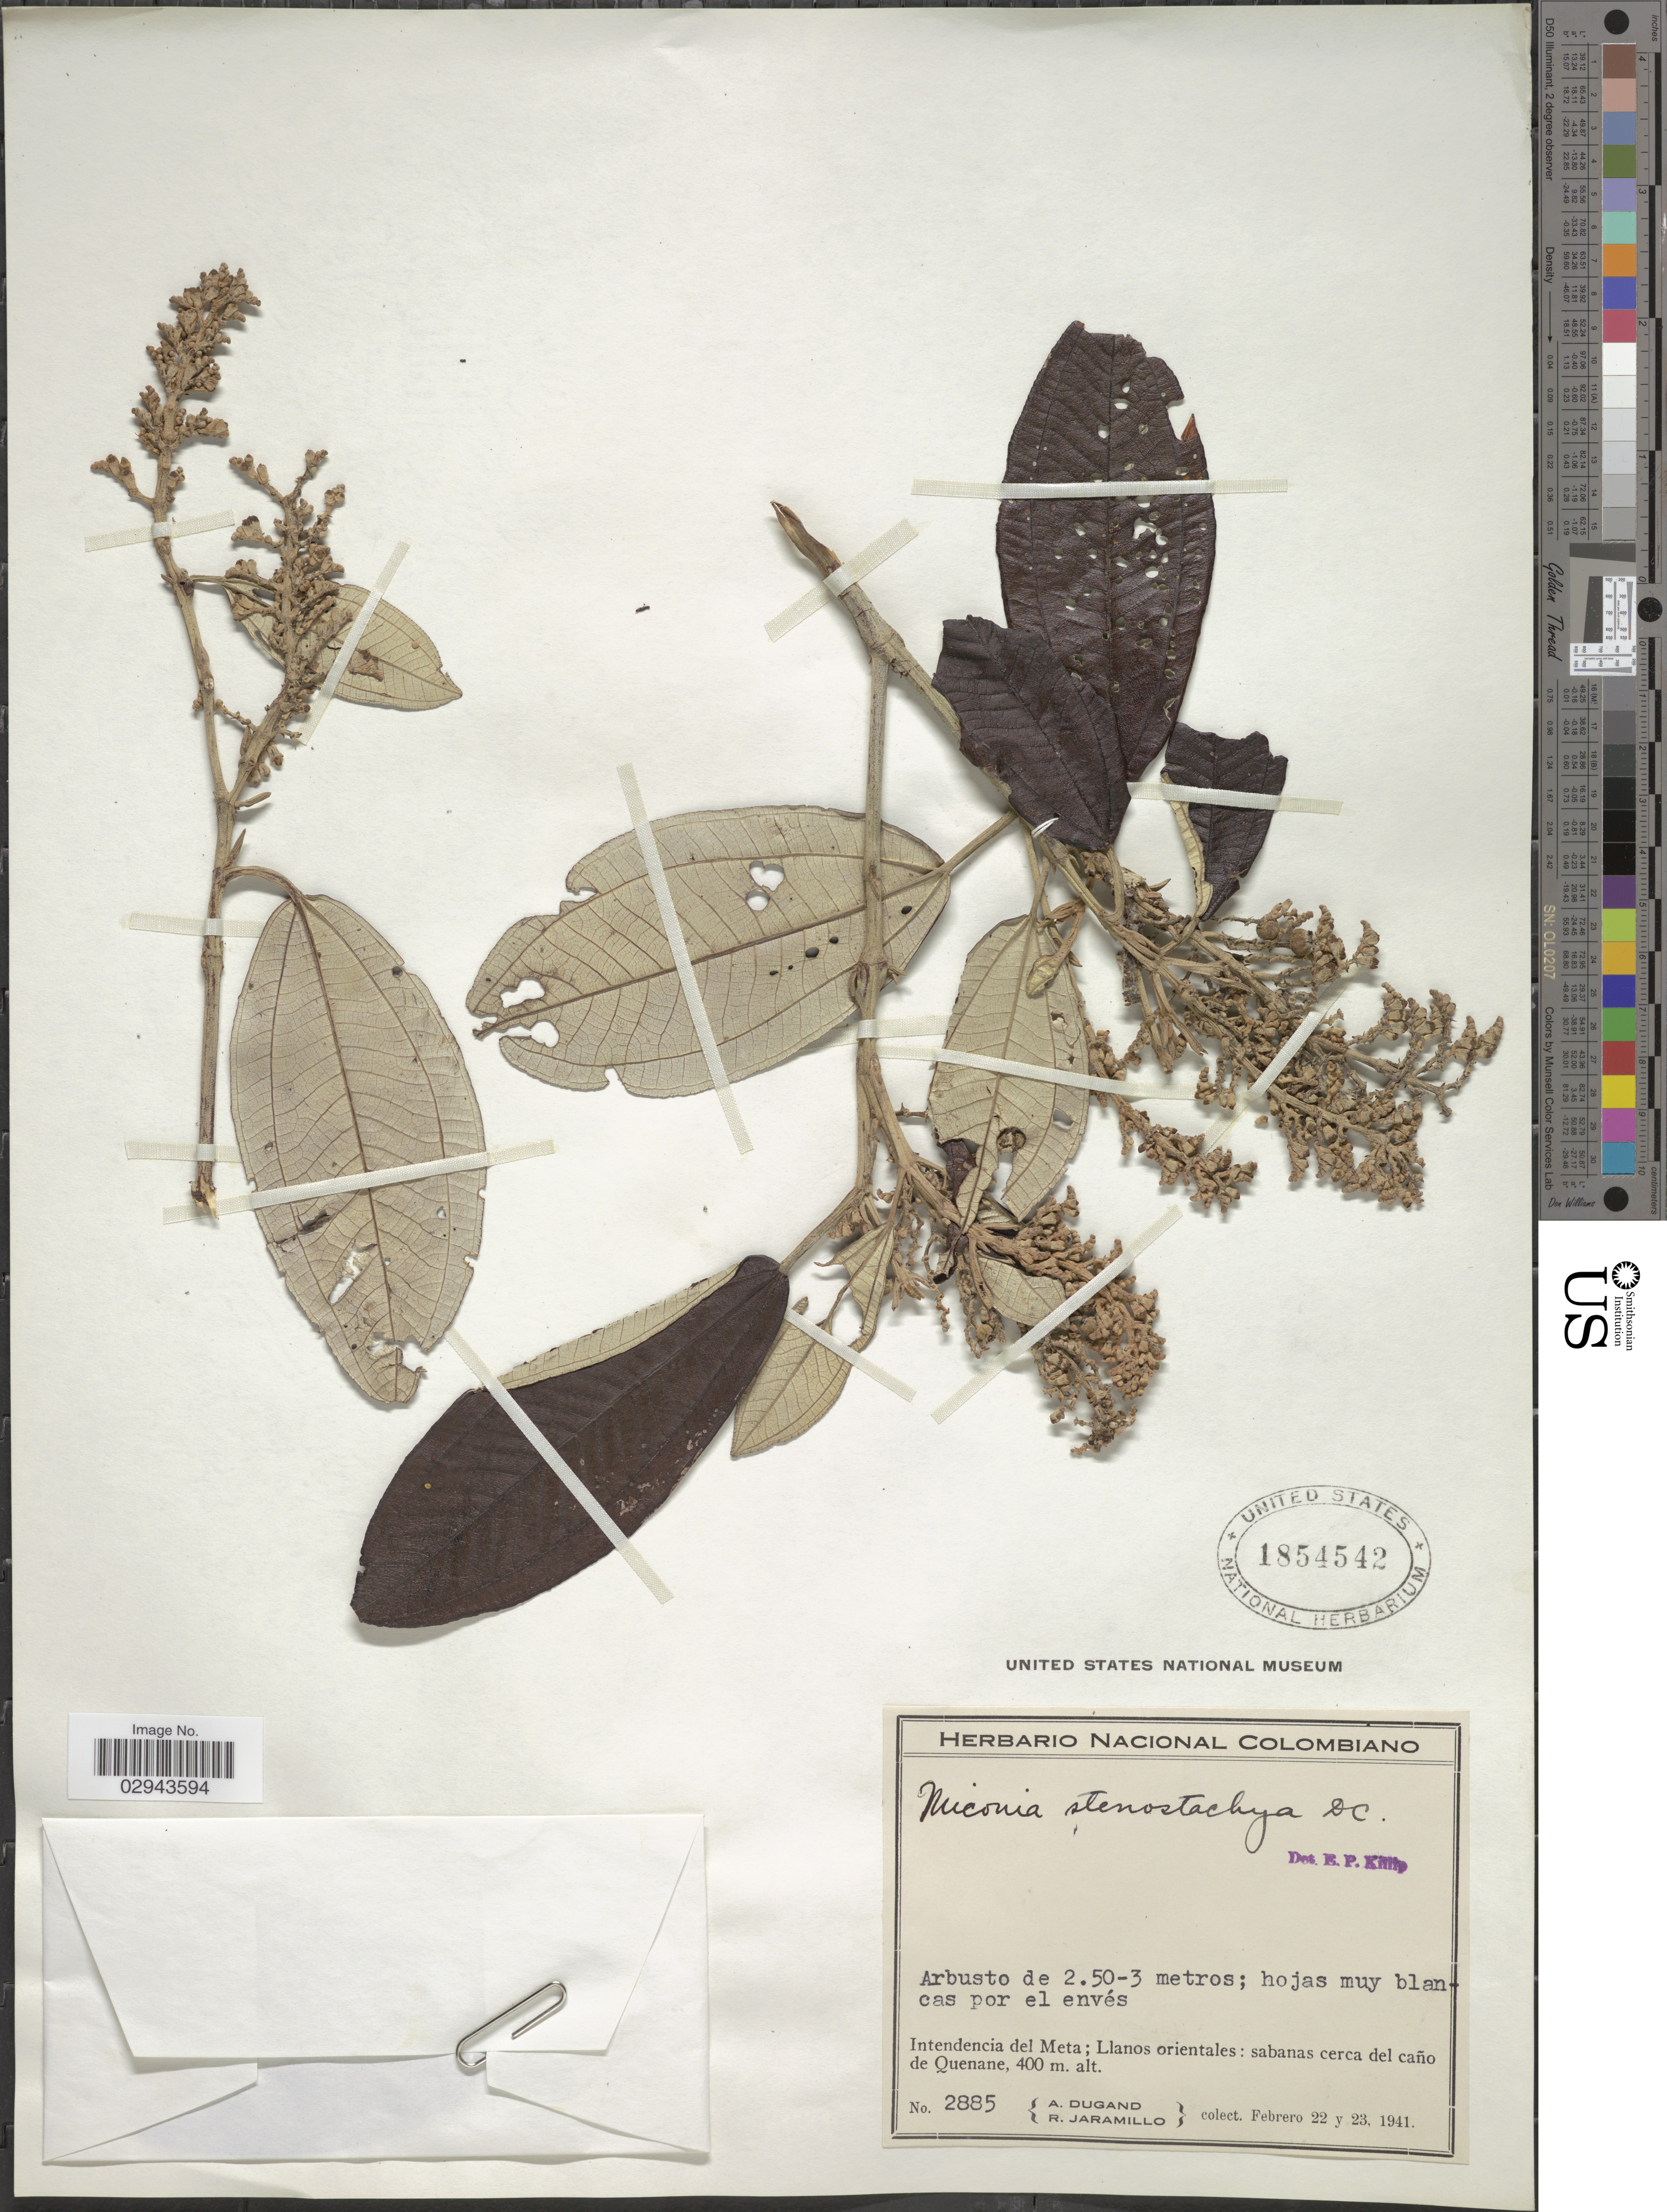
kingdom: Plantae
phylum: Tracheophyta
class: Magnoliopsida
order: Myrtales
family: Melastomataceae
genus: Miconia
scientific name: Miconia stenostachya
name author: DC.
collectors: A. Dugand & R. Jaramillo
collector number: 2885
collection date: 1941-02-22/1941-02-23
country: Colombia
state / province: Meta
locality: Intendencia del Meta; Llanos orientales: sabanas cerca del caño de Quenane.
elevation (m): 400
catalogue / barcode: US 1854542